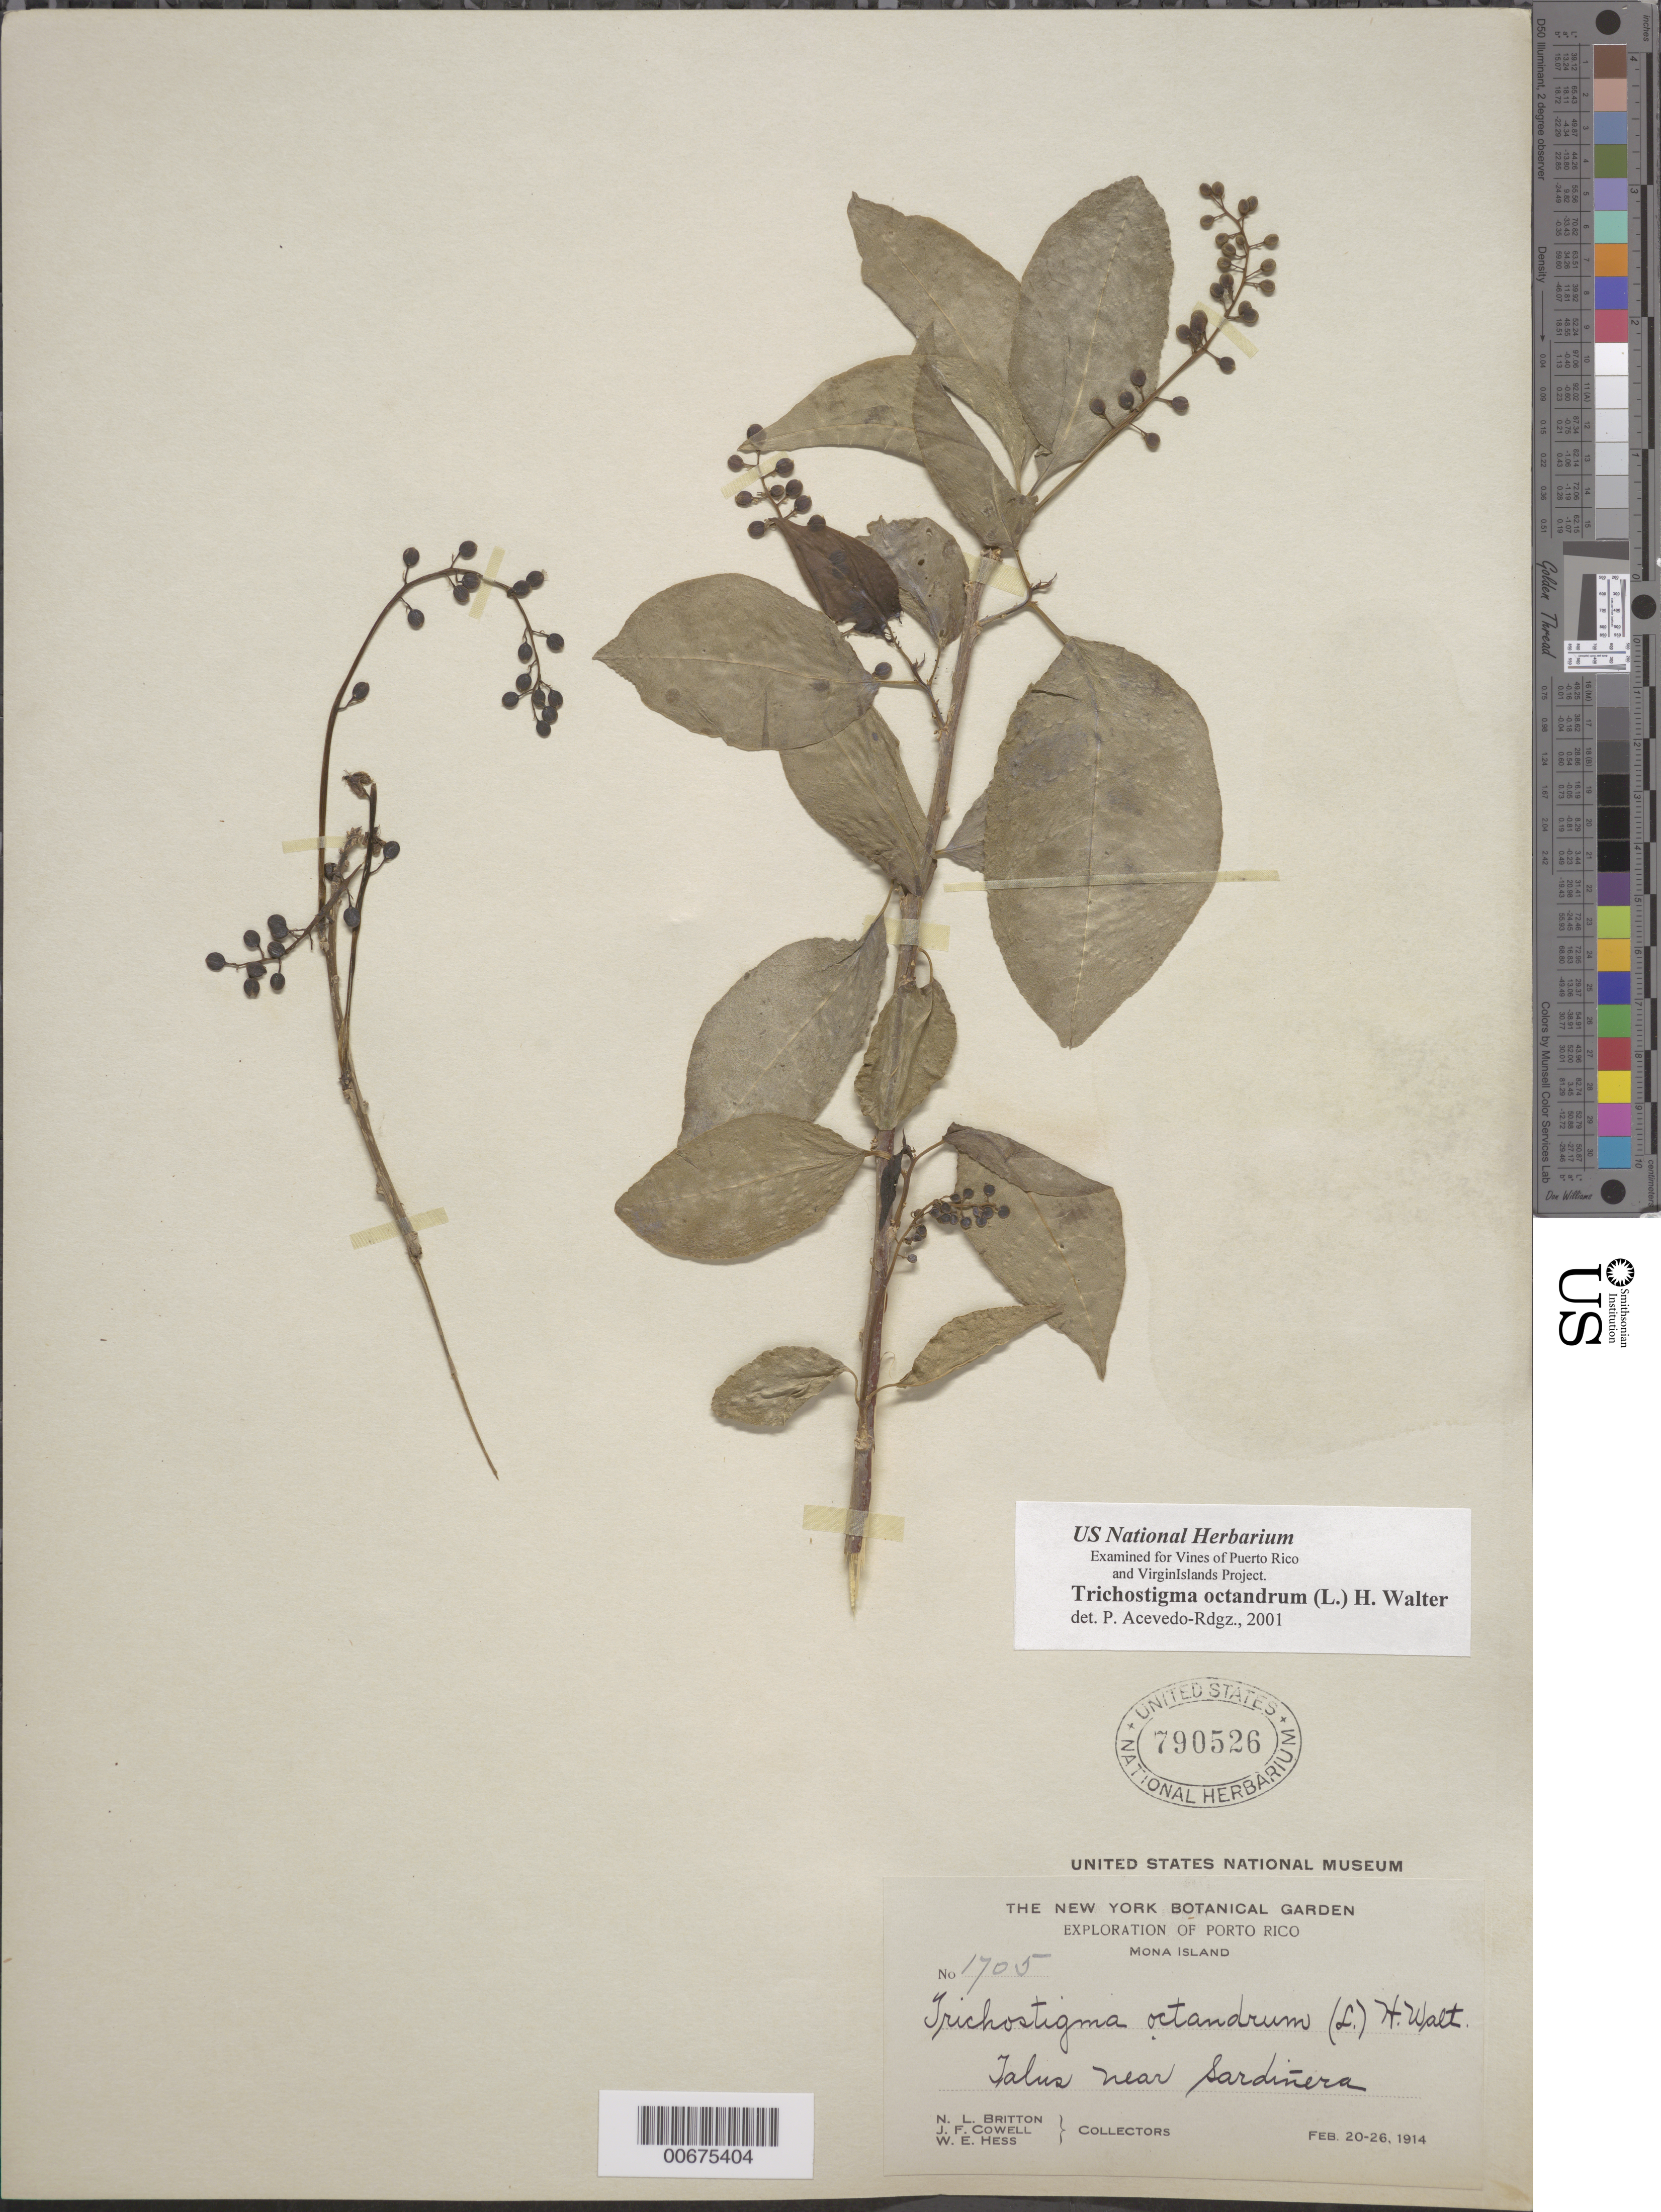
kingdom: Plantae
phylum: Tracheophyta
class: Magnoliopsida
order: Caryophyllales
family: Phytolaccaceae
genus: Trichostigma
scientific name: Trichostigma octandrum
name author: (L.) H. Walter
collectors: N. Britton, J. F. Cowell & W. Hess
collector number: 1705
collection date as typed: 20 Feb 1914 to 26 Feb 1914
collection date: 1914-02-20/1914-02-26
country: Puerto Rico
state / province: Mayaguëz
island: Mona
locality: Mona Island: Talus near Sardinera.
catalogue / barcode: US 790526